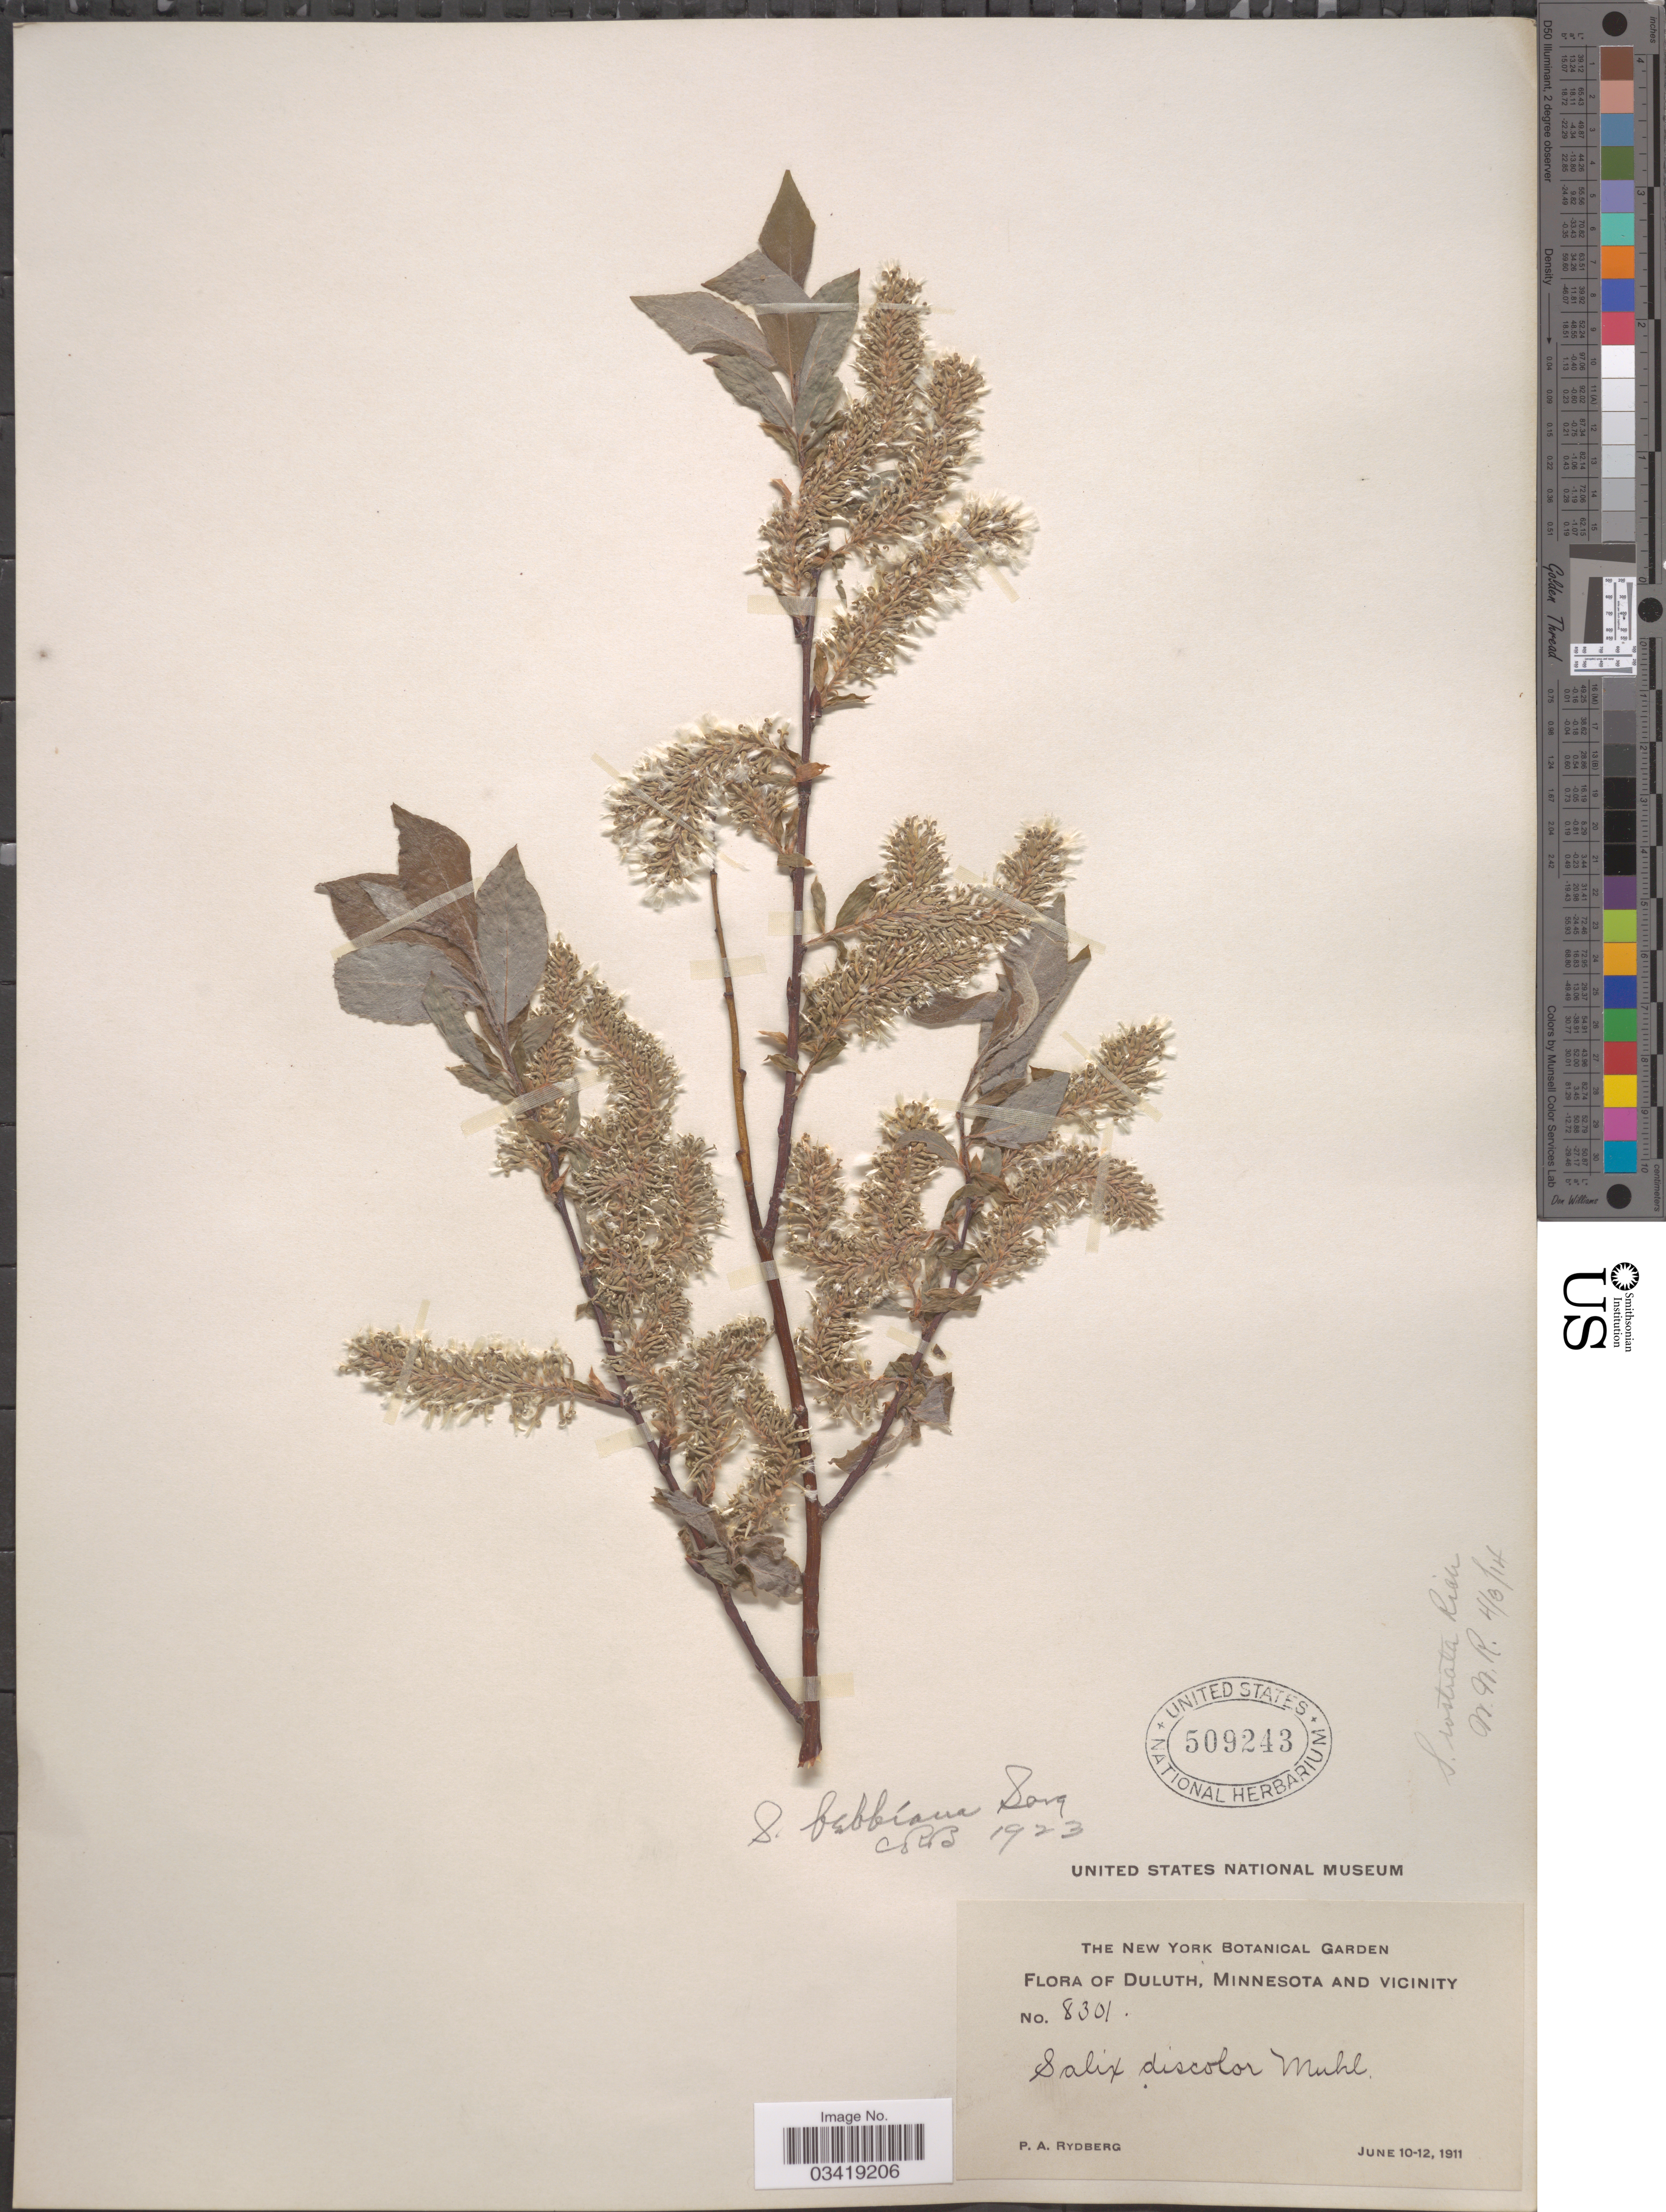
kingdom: Plantae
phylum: Tracheophyta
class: Magnoliopsida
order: Malpighiales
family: Salicaceae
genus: Salix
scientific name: Salix bebbiana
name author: Sarg.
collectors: P. A. Rydberg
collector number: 8301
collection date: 1911-06-10/1911-06-12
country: United States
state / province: Minnesota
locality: Duluth, Minnesota and Vicinity.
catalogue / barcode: US 509243